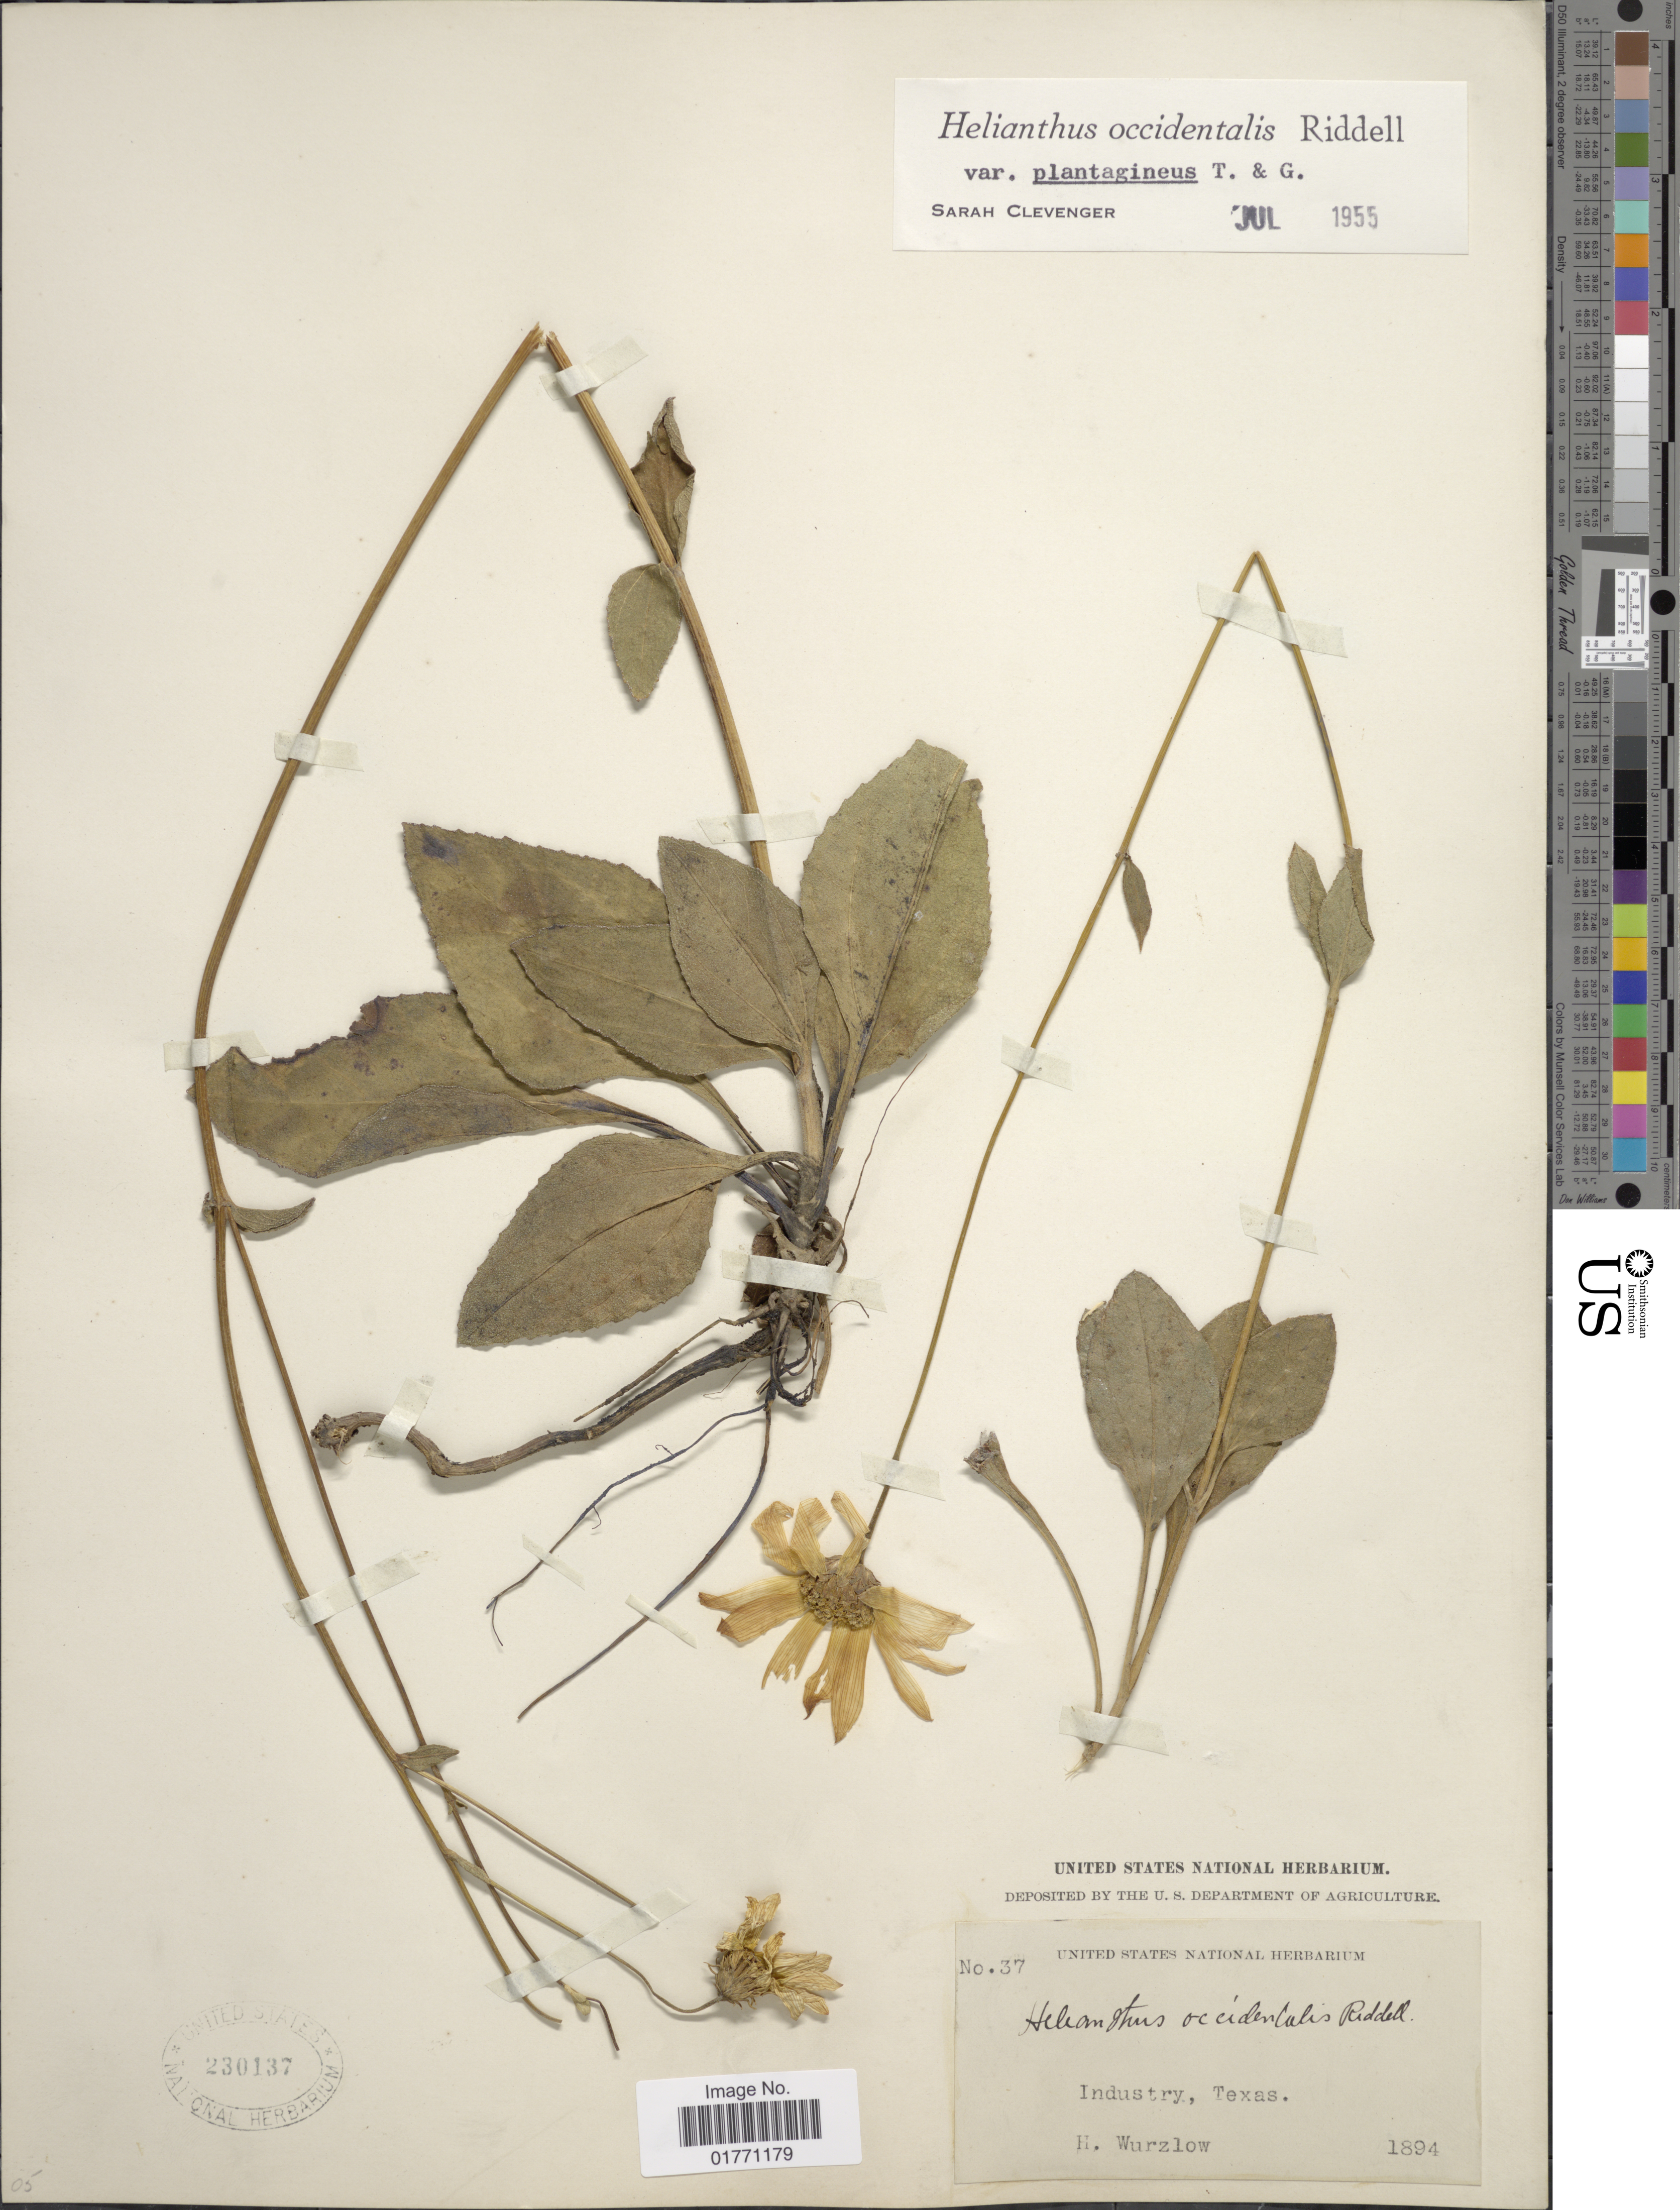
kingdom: Plantae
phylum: Tracheophyta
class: Magnoliopsida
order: Asterales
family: Asteraceae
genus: Helianthus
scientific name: Helianthus occidentalis var. plantagineus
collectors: H. Wurzlow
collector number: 37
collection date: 1894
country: United States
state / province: Texas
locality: Industry.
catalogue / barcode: US 230137